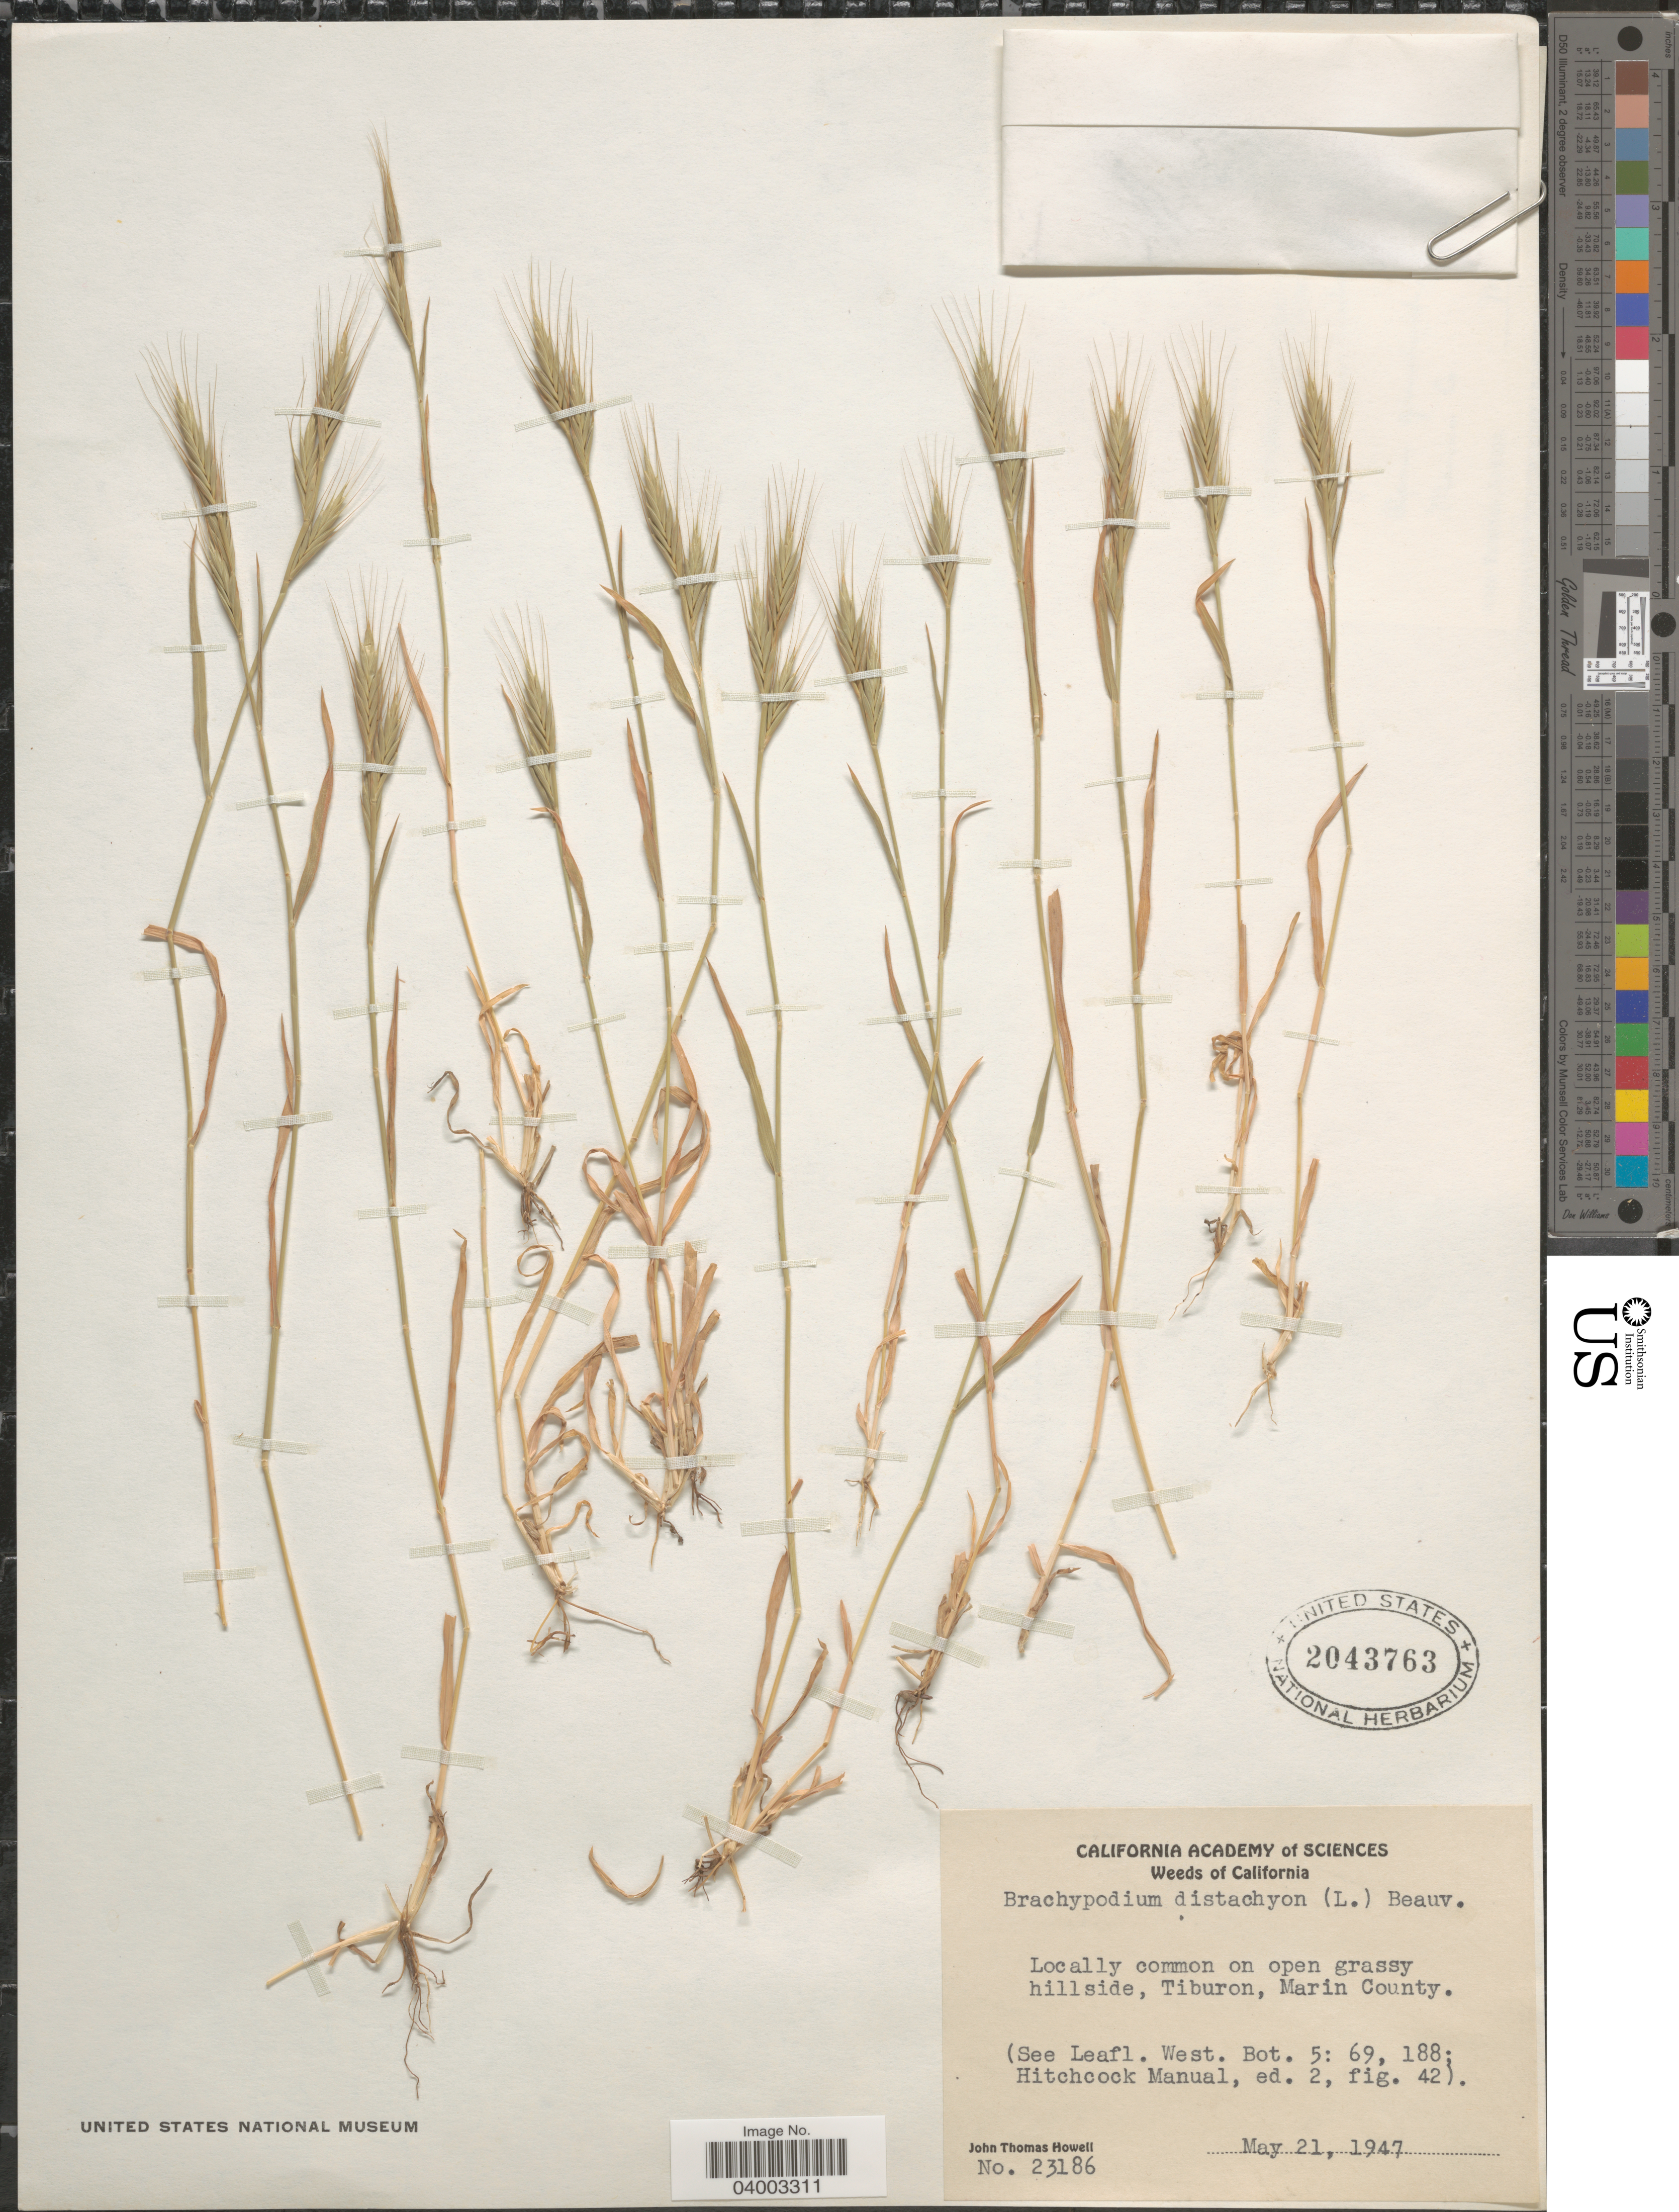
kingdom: Plantae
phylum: Tracheophyta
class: Liliopsida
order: Poales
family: Poaceae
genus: Brachypodium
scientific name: Brachypodium distachyon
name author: (L.) P. Beauv.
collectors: J. T. Howell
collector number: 23186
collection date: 1947-05-21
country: United States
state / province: California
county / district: Marin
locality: On open grassy hillside, Tiburon, Marin County.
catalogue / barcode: US 2043763